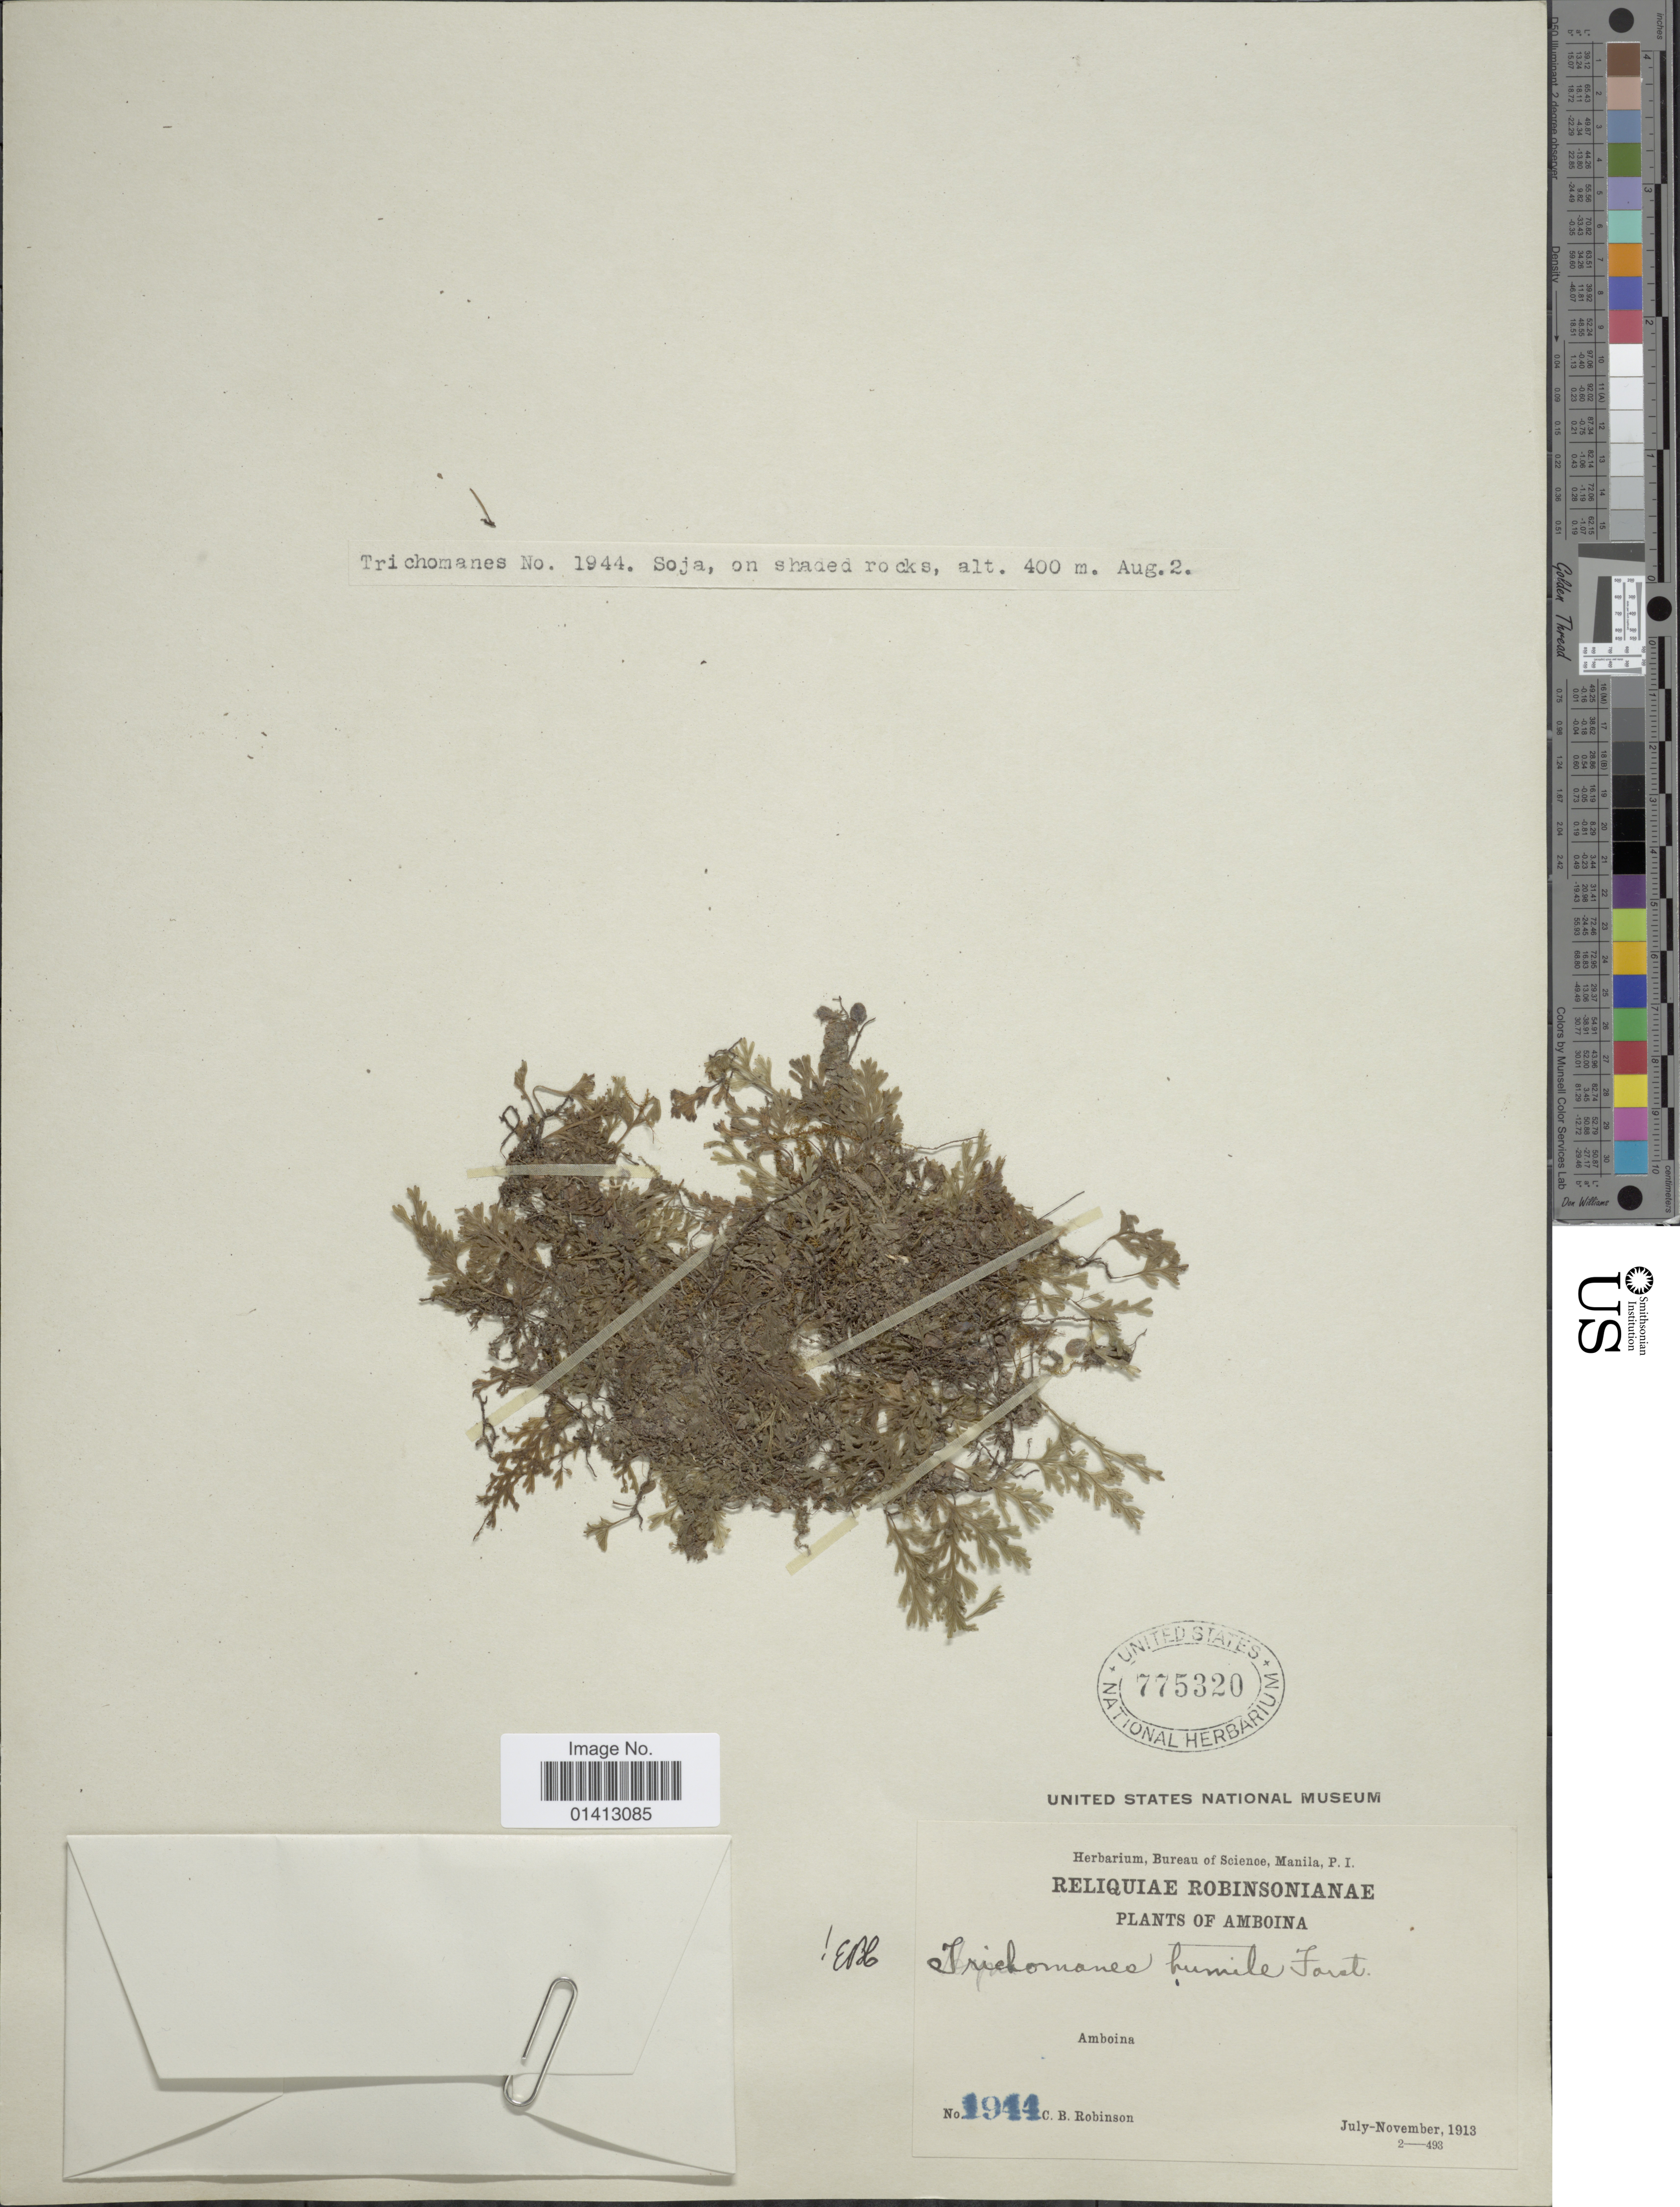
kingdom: Plantae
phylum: Tracheophyta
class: Polypodiopsida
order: Hymenophyllales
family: Hymenophyllaceae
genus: Crepidomanes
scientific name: Crepidomanes humilis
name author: (G. Forst.) Bosch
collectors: C. Robinson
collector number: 1944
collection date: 1913-07/1913-11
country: Indonesia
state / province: Sumatra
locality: Amboina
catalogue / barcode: US 775320